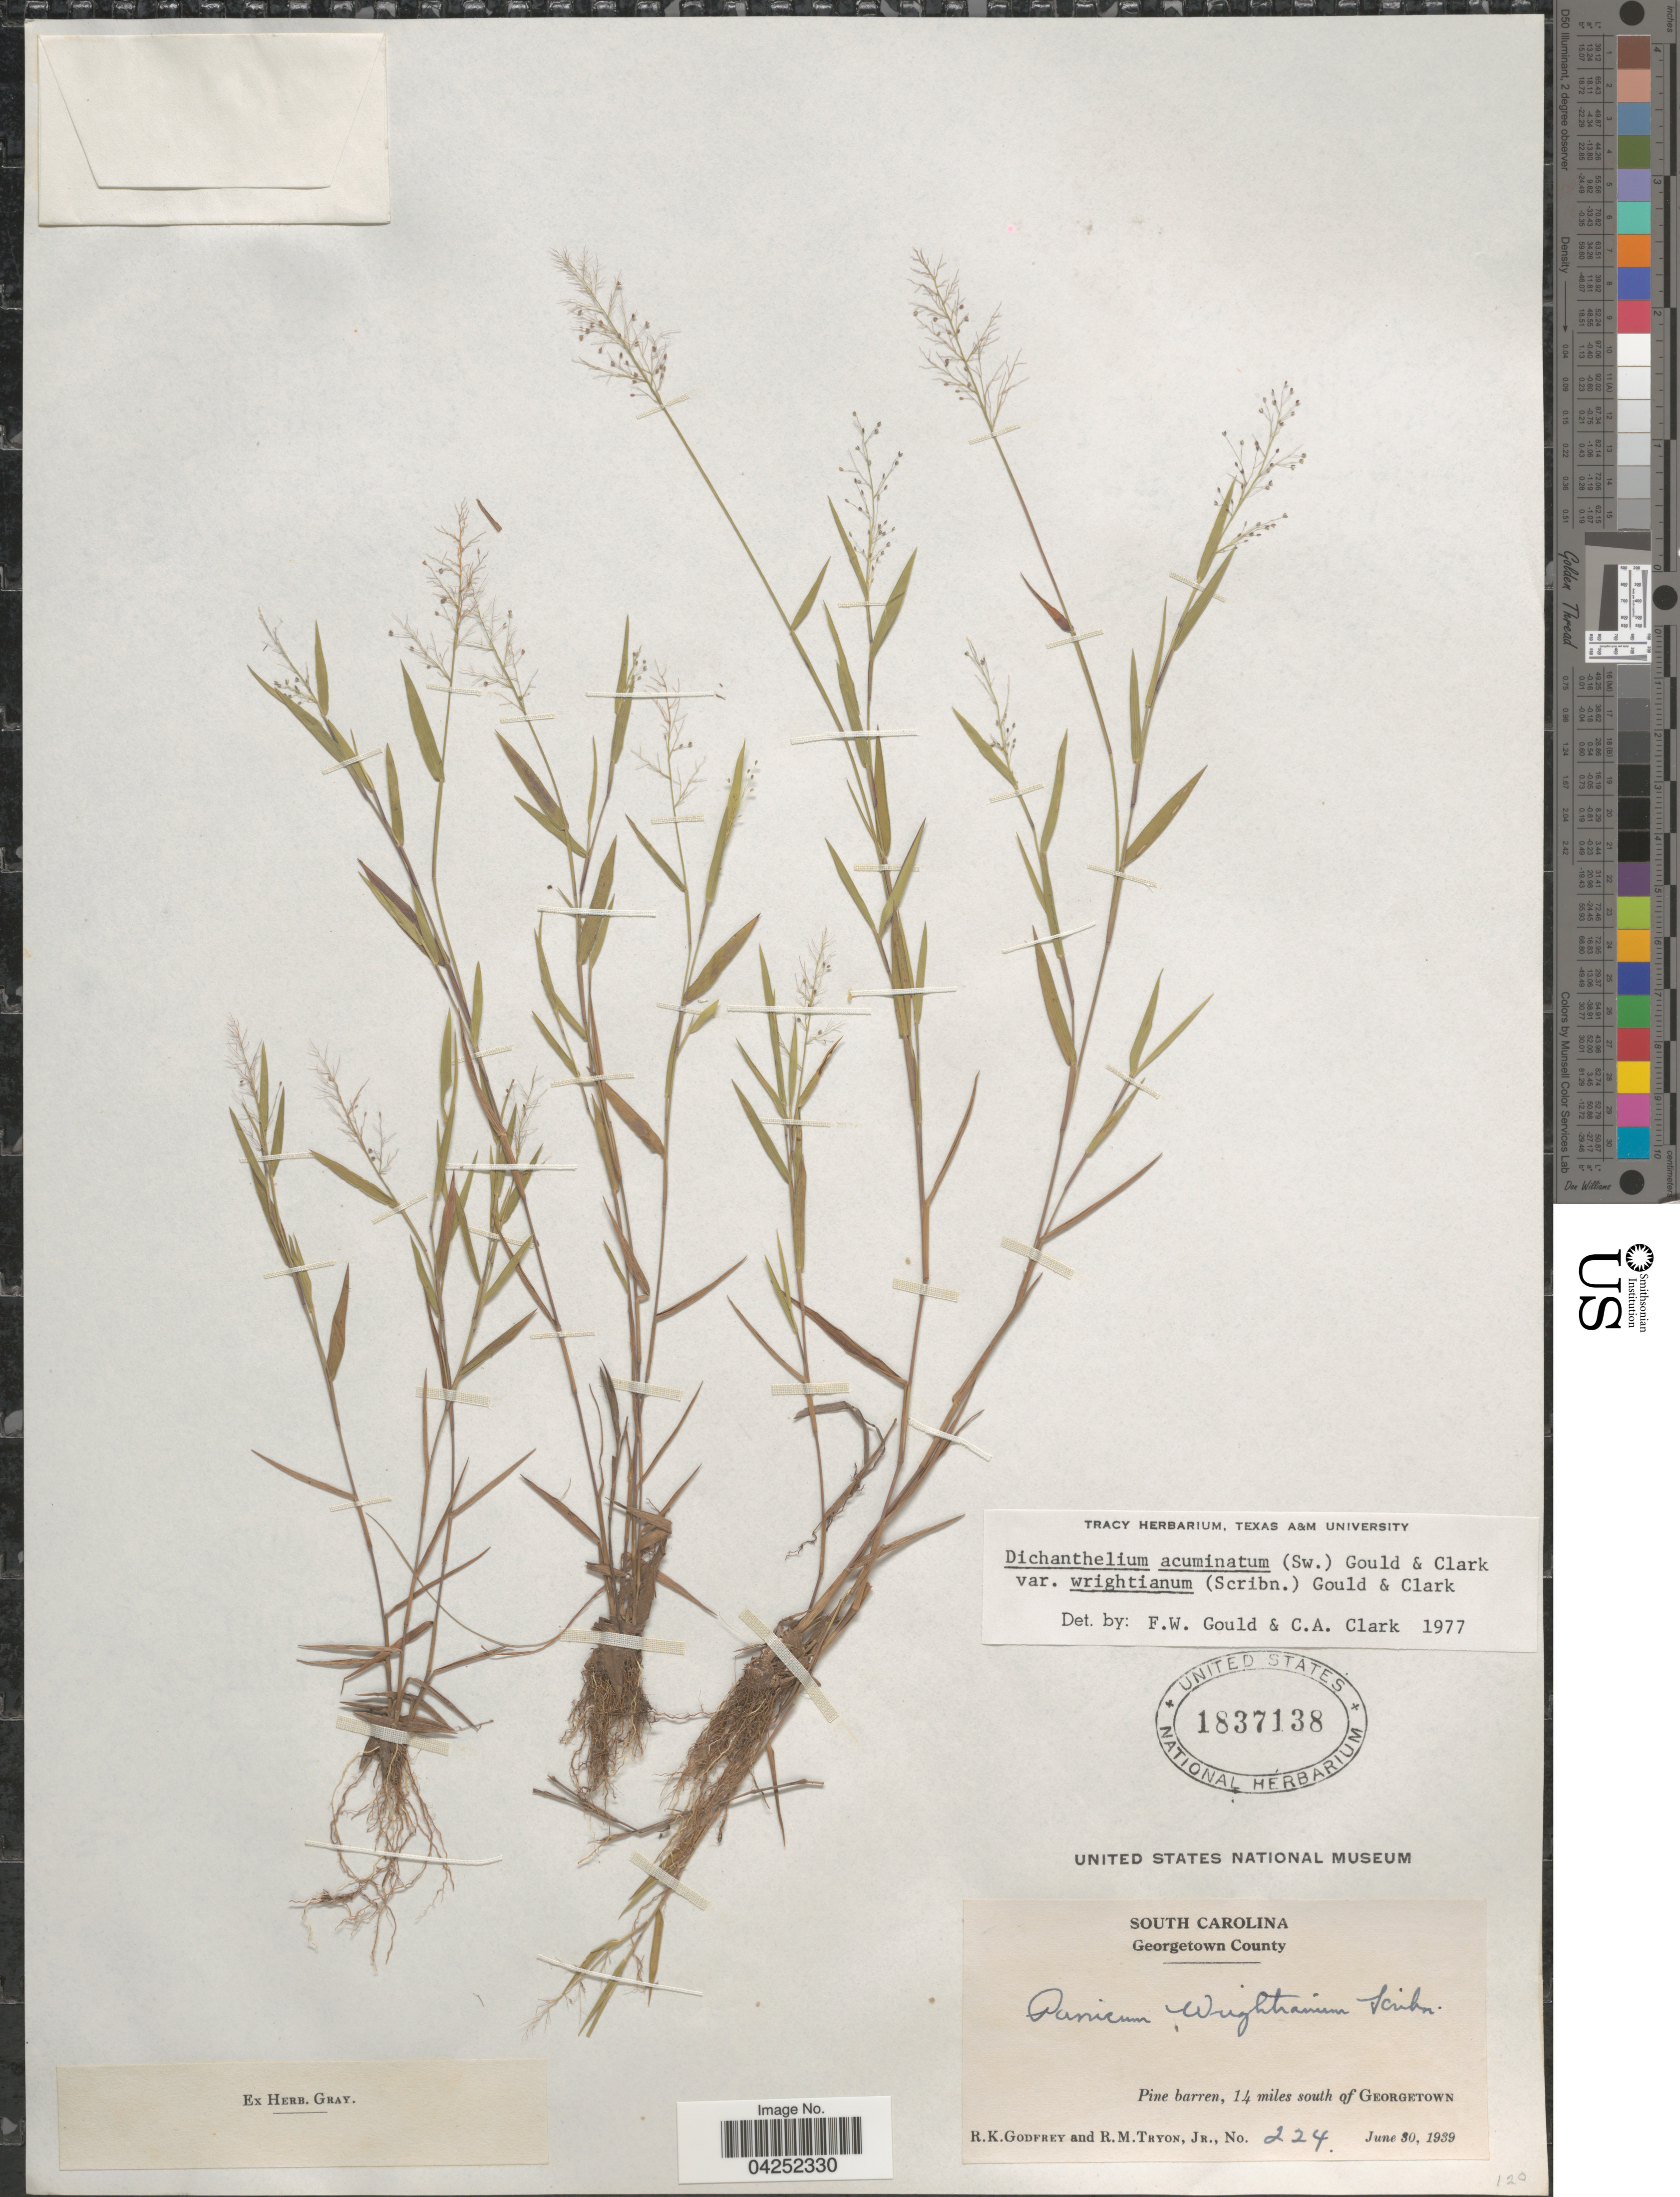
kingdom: Plantae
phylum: Tracheophyta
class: Liliopsida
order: Poales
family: Poaceae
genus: Dichanthelium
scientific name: Dichanthelium acuminatum var. longiligulatum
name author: (Nash) Gould & C.A. Clark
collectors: R. K. Godfrey & R. Tryon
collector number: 224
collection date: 1939-06-30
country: United States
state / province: South Carolina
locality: Georgetown County. Pine barren, 14 miles south of Georgetown.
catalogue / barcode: US 1837138